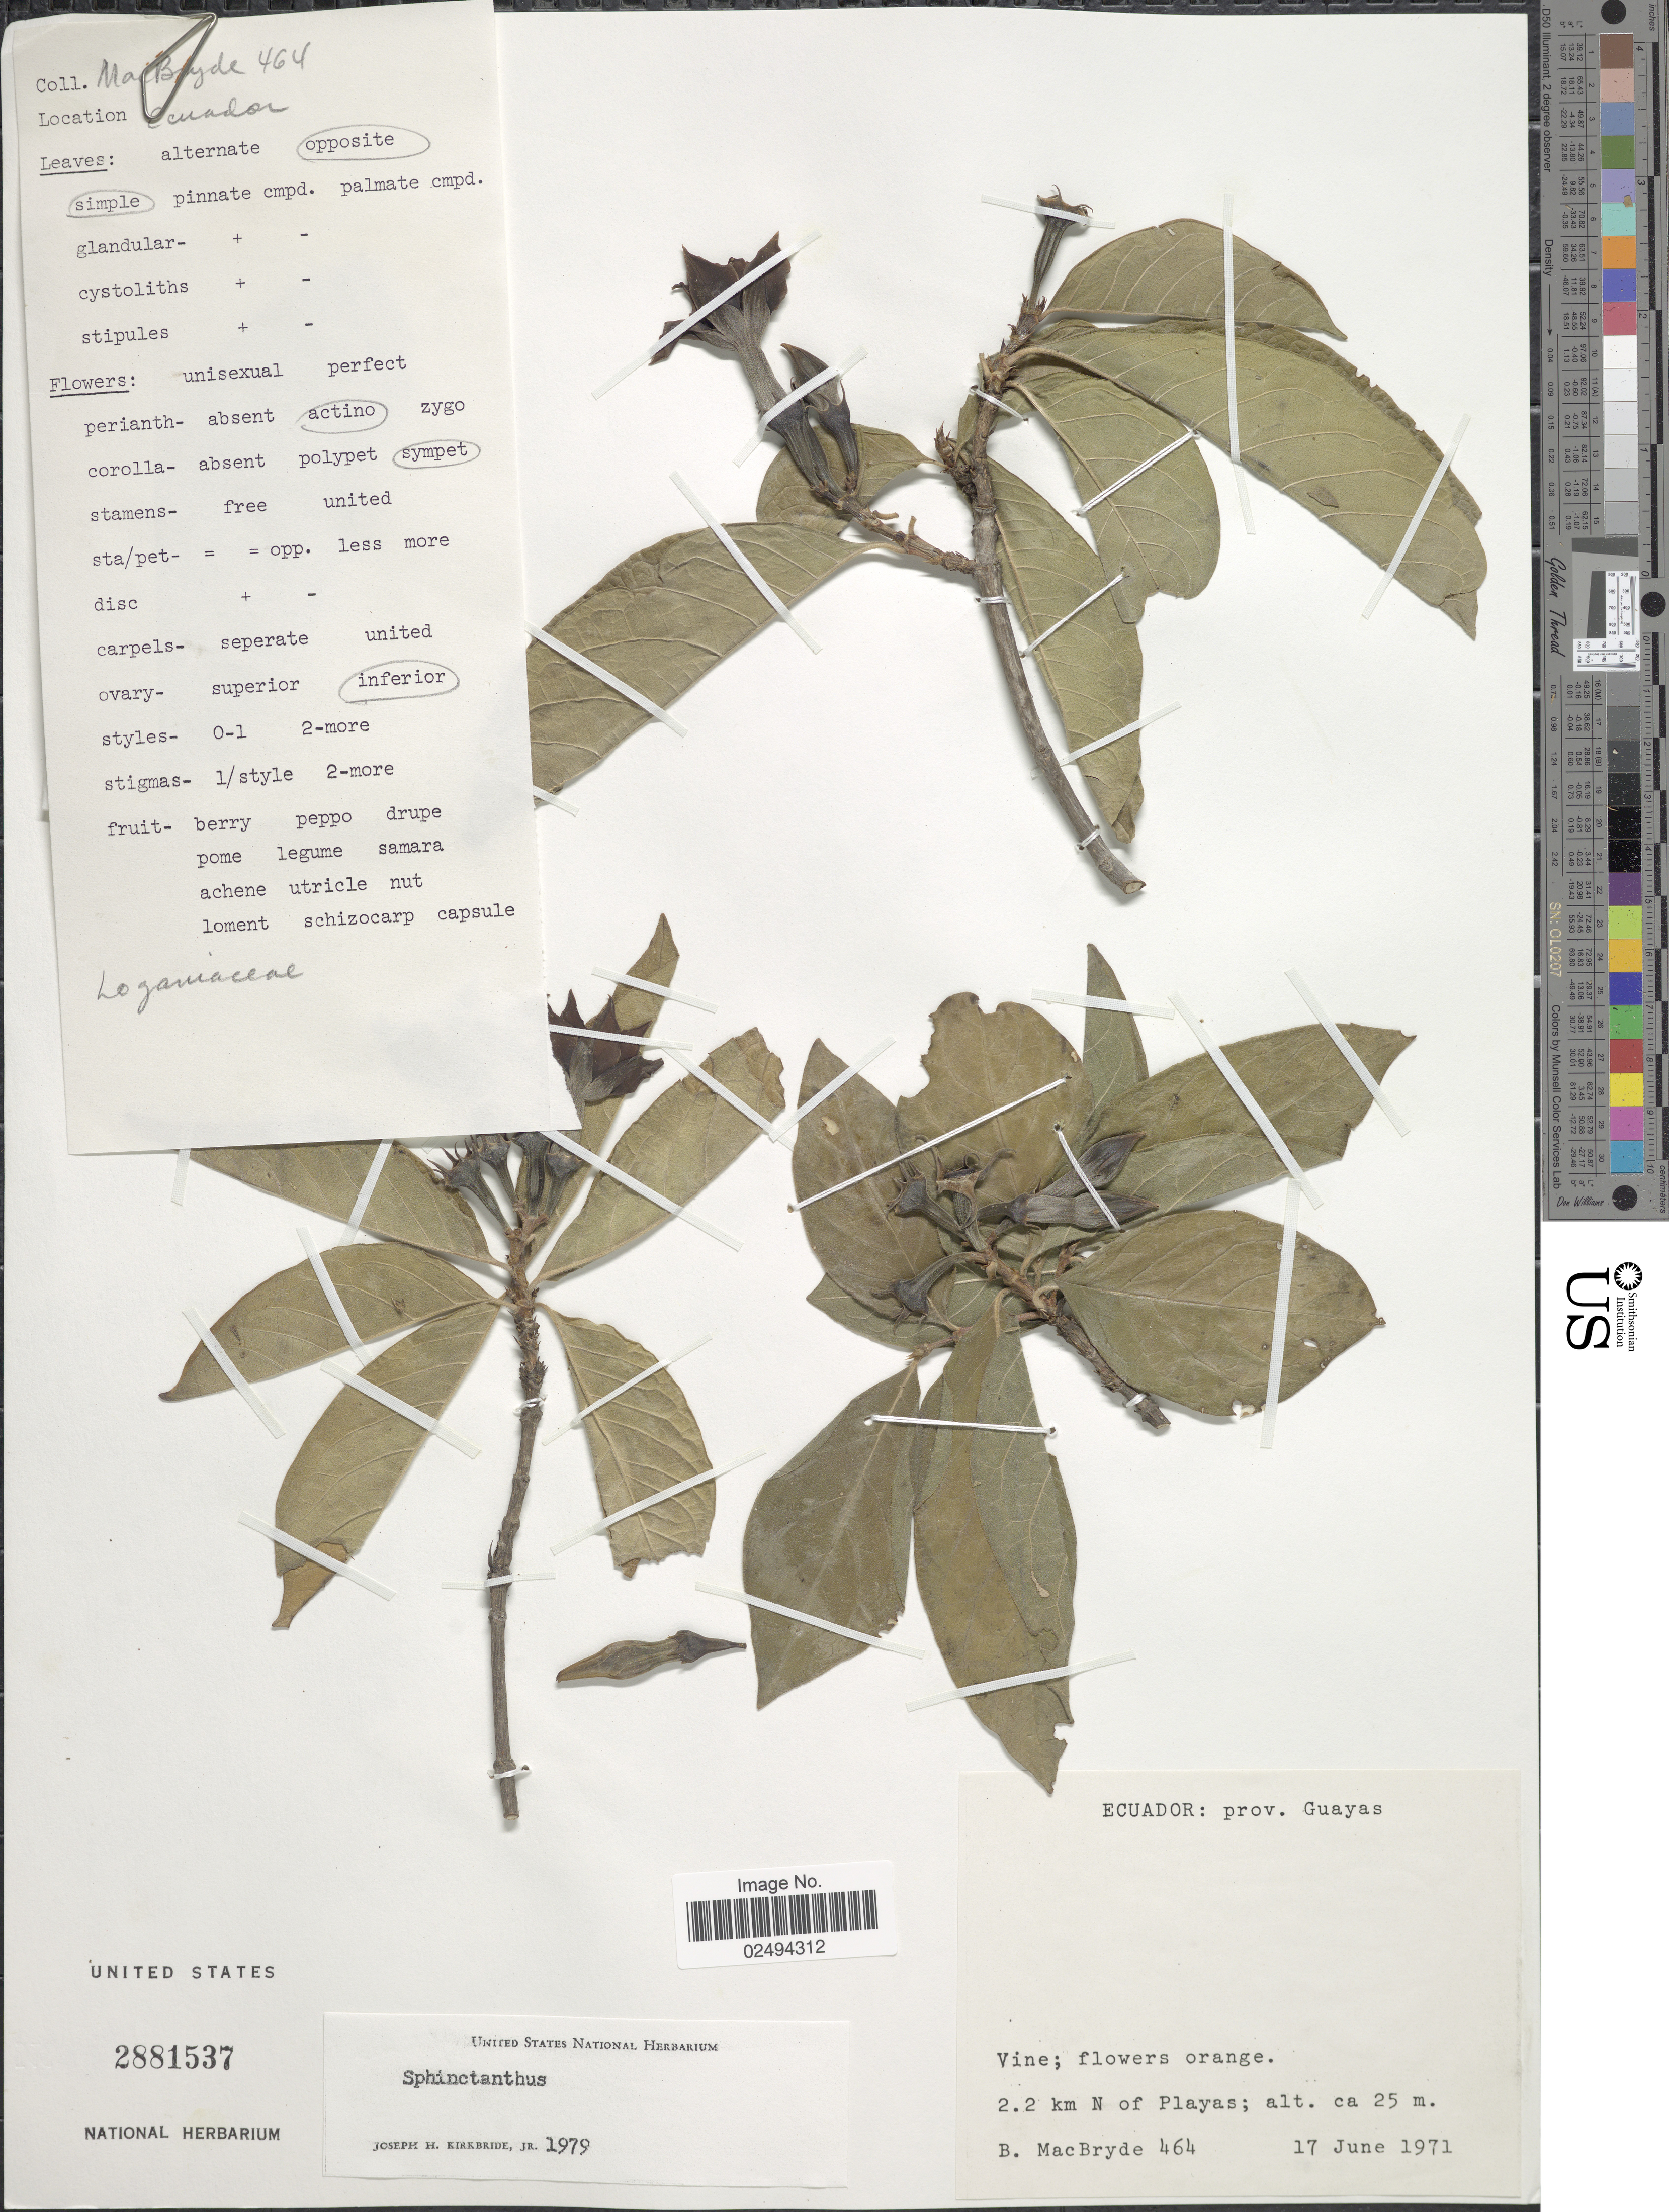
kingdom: Plantae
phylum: Tracheophyta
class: Magnoliopsida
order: Gentianales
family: Rubiaceae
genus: Sphinctanthus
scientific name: Sphinctanthus sp.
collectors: B. MacBryde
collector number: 464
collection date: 1971-06-17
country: Ecuador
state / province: Guayas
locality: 2.2 km N of Playas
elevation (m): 25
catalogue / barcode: US 2881537